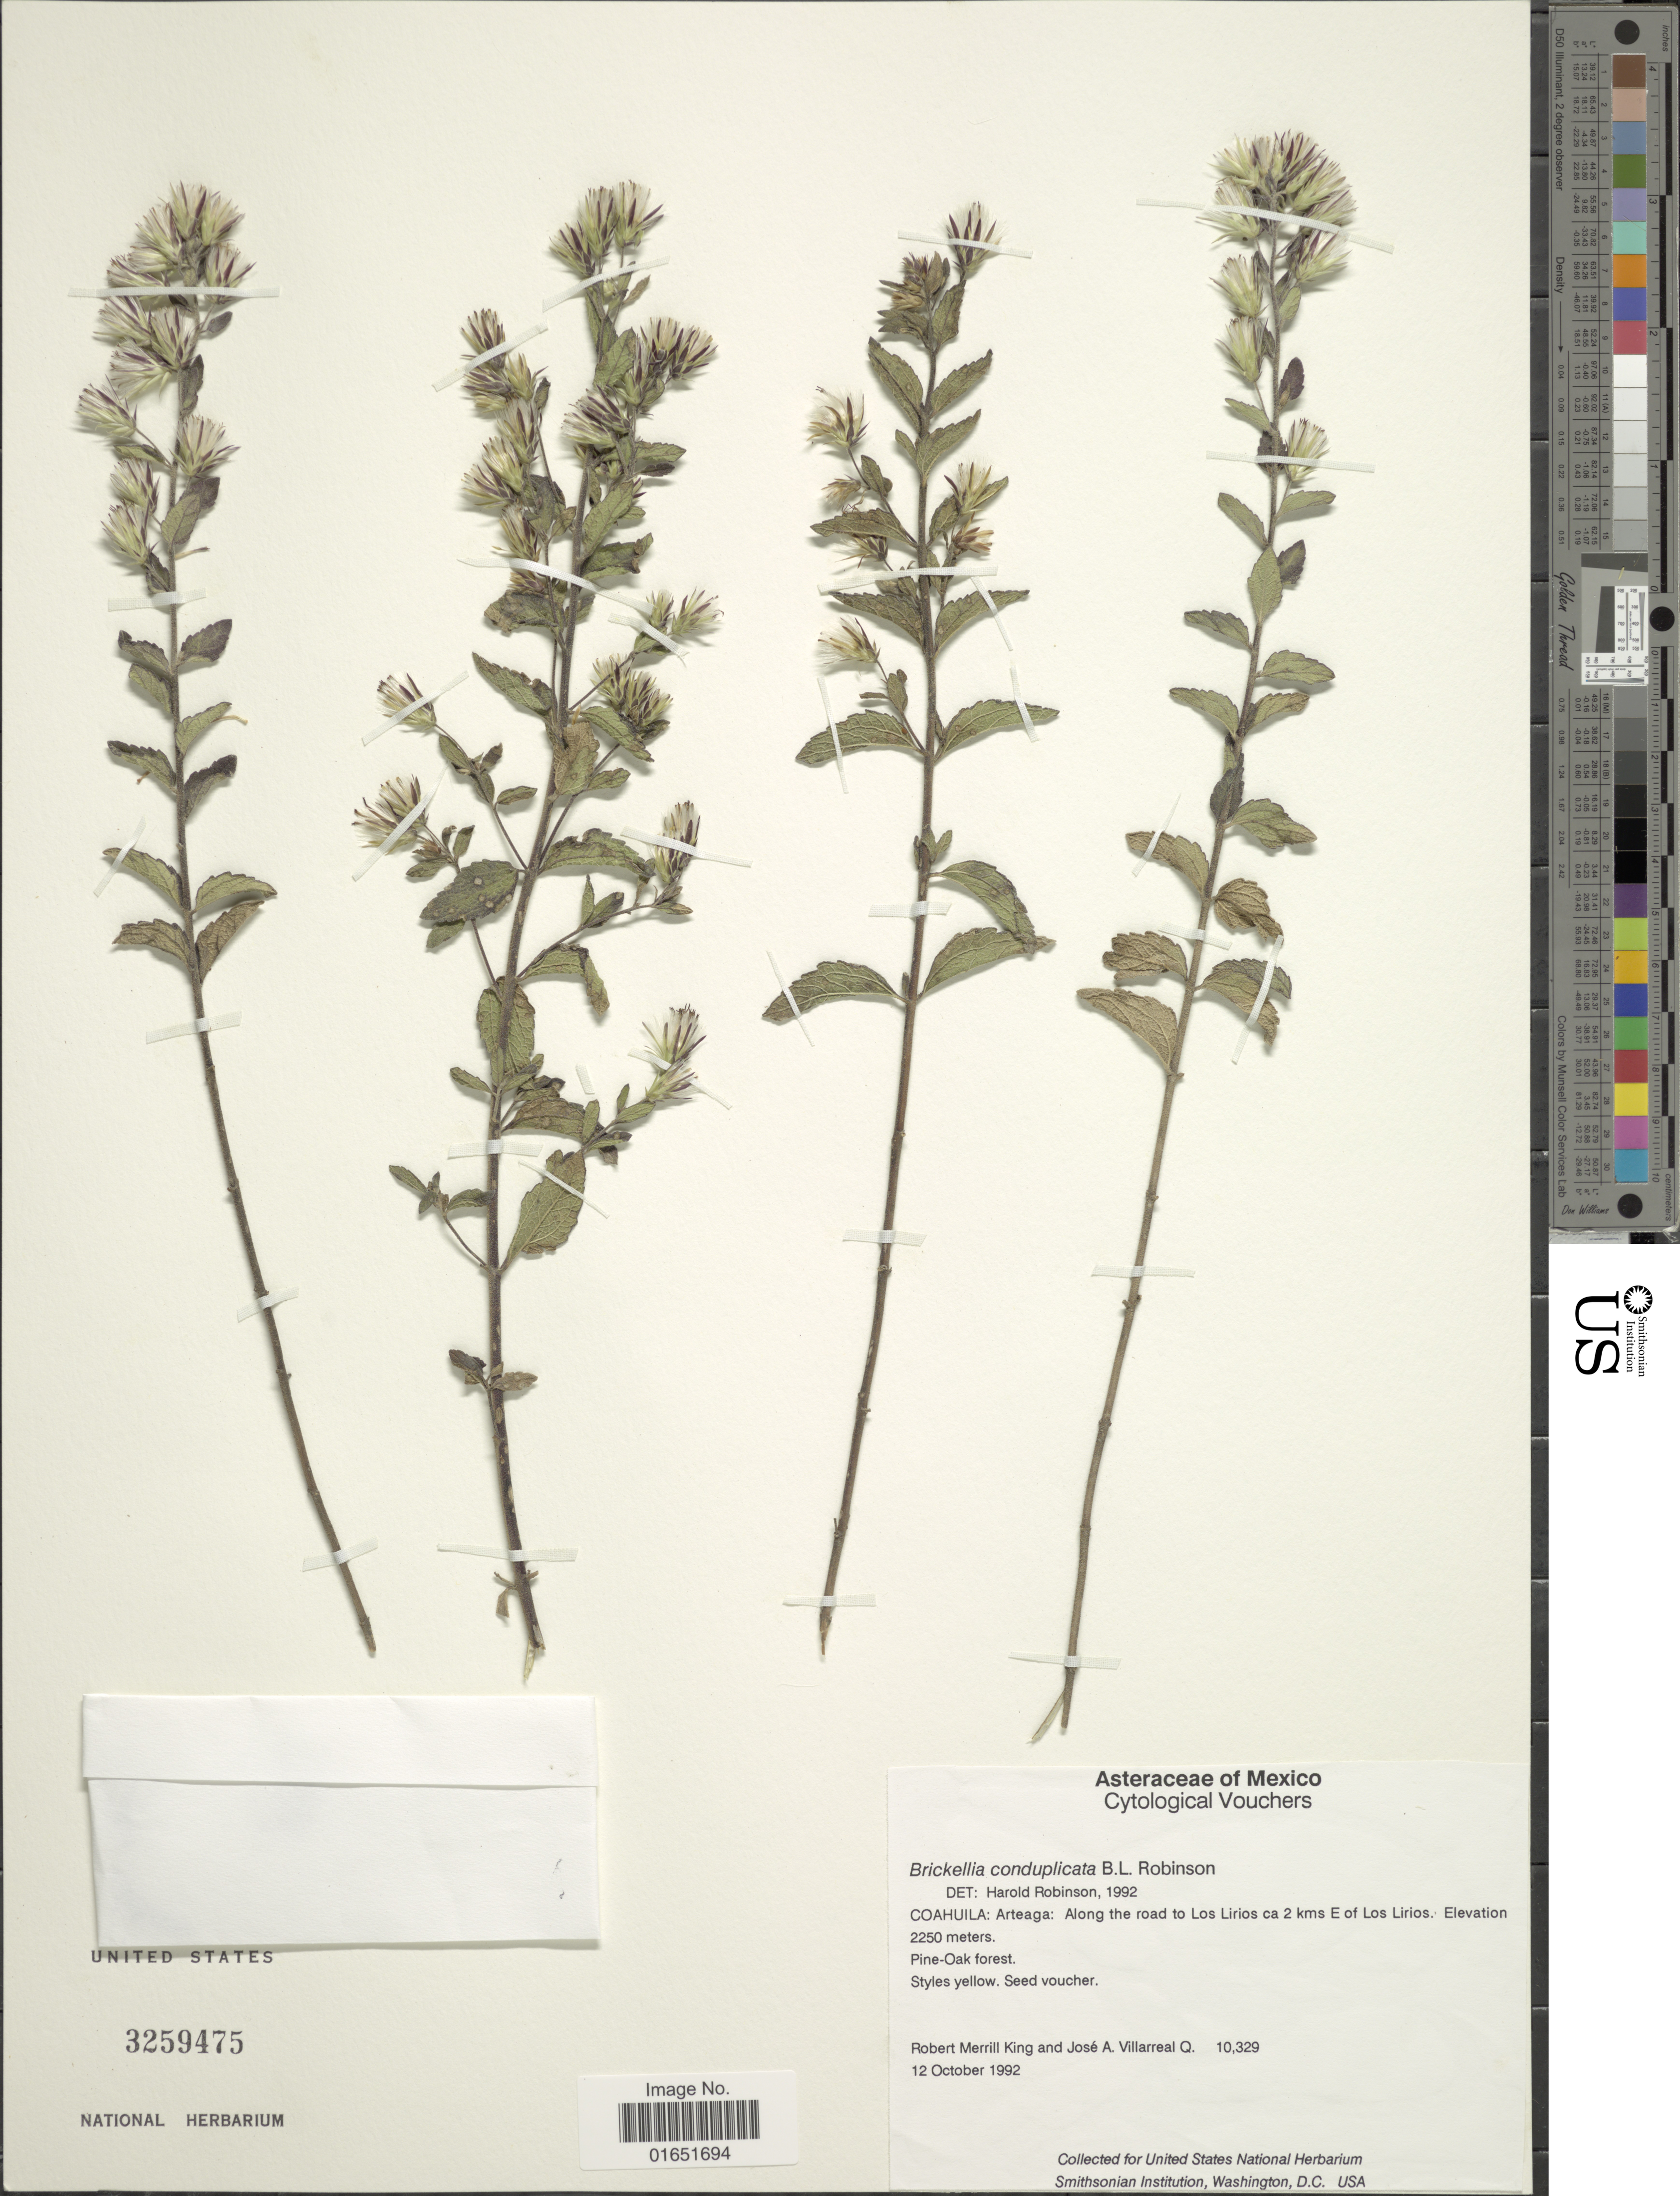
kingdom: Plantae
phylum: Tracheophyta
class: Magnoliopsida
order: Asterales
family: Asteraceae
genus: Brickellia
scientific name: Brickellia conduplicata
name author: (B.L. Rob.) B.L. Rob.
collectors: R. M. King & J. Villarreal-Quintanilla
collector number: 10329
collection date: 1992-10-12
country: Mexico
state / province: Coahuila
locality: Arteaga: Along the road to Los Lirios ca 2 kms E of Los Lirios. Pine-Oak forest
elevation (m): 2250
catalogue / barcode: US 3259475